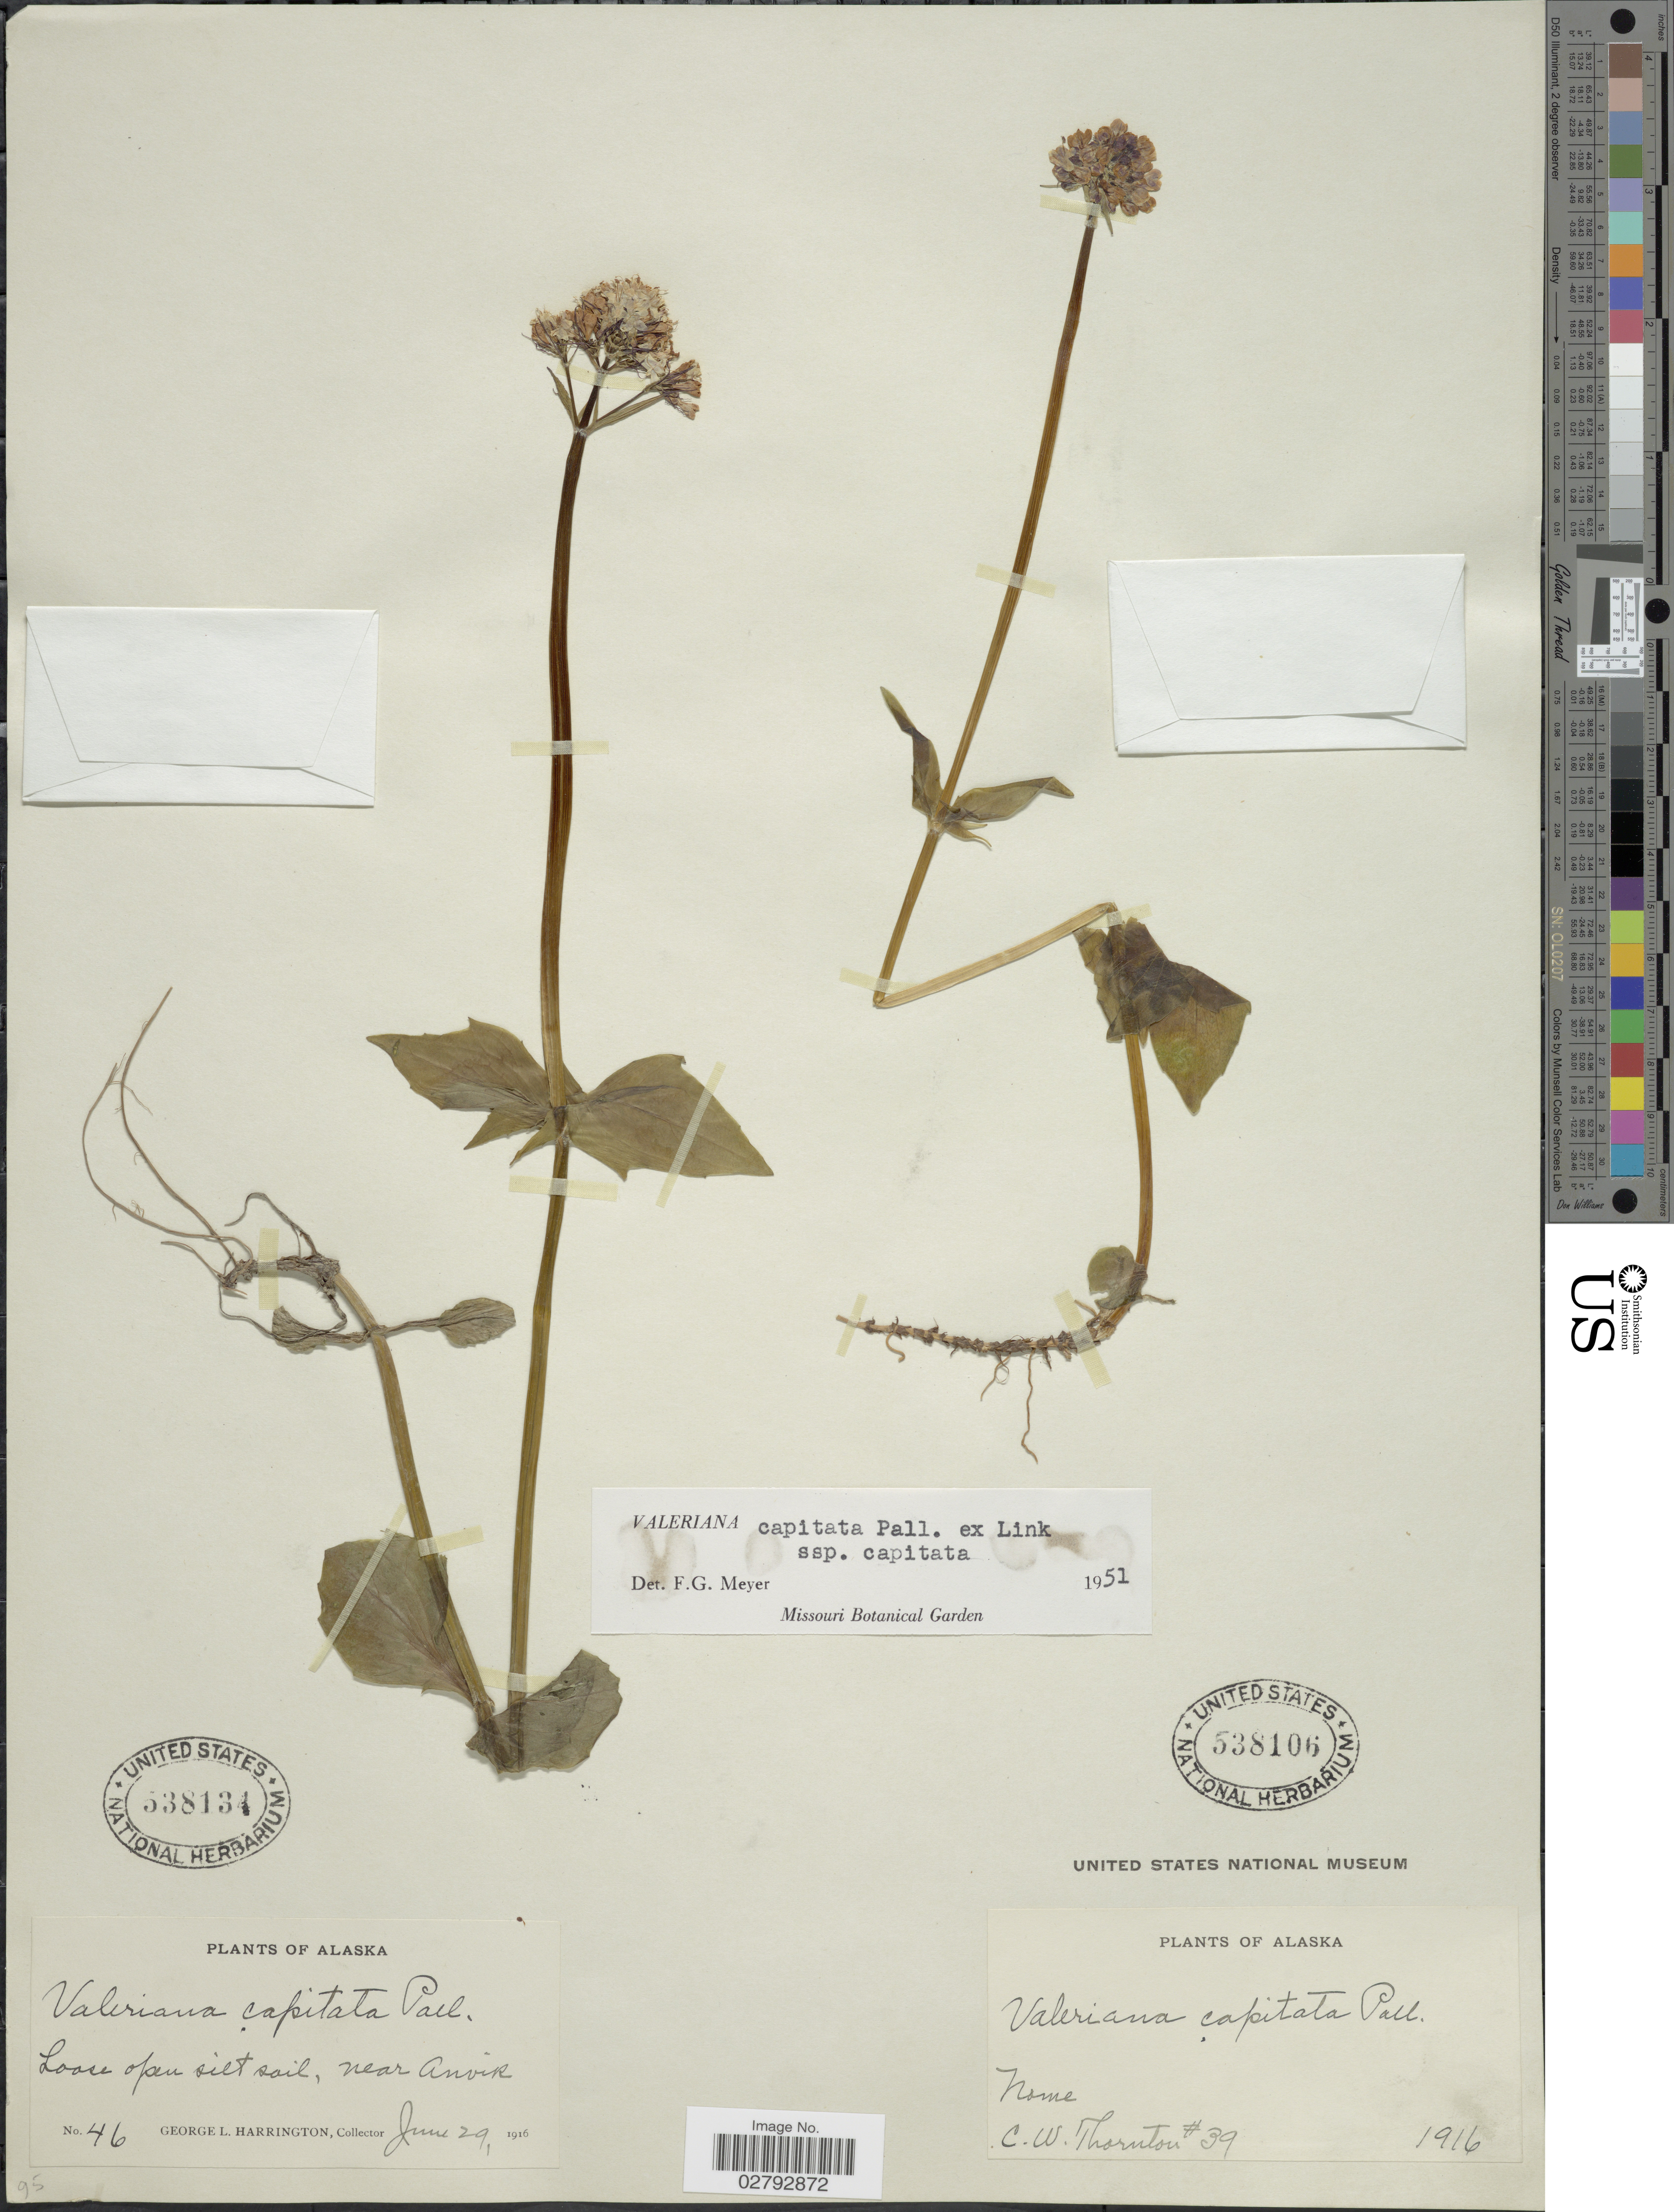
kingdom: Plantae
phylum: Tracheophyta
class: Magnoliopsida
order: Dipsacales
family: Caprifoliaceae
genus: Valeriana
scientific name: Valeriana capitata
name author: Link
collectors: G. Harrington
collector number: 46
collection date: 1916-06-29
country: United States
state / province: Alaska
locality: Near Anvik.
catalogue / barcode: US 538134-2